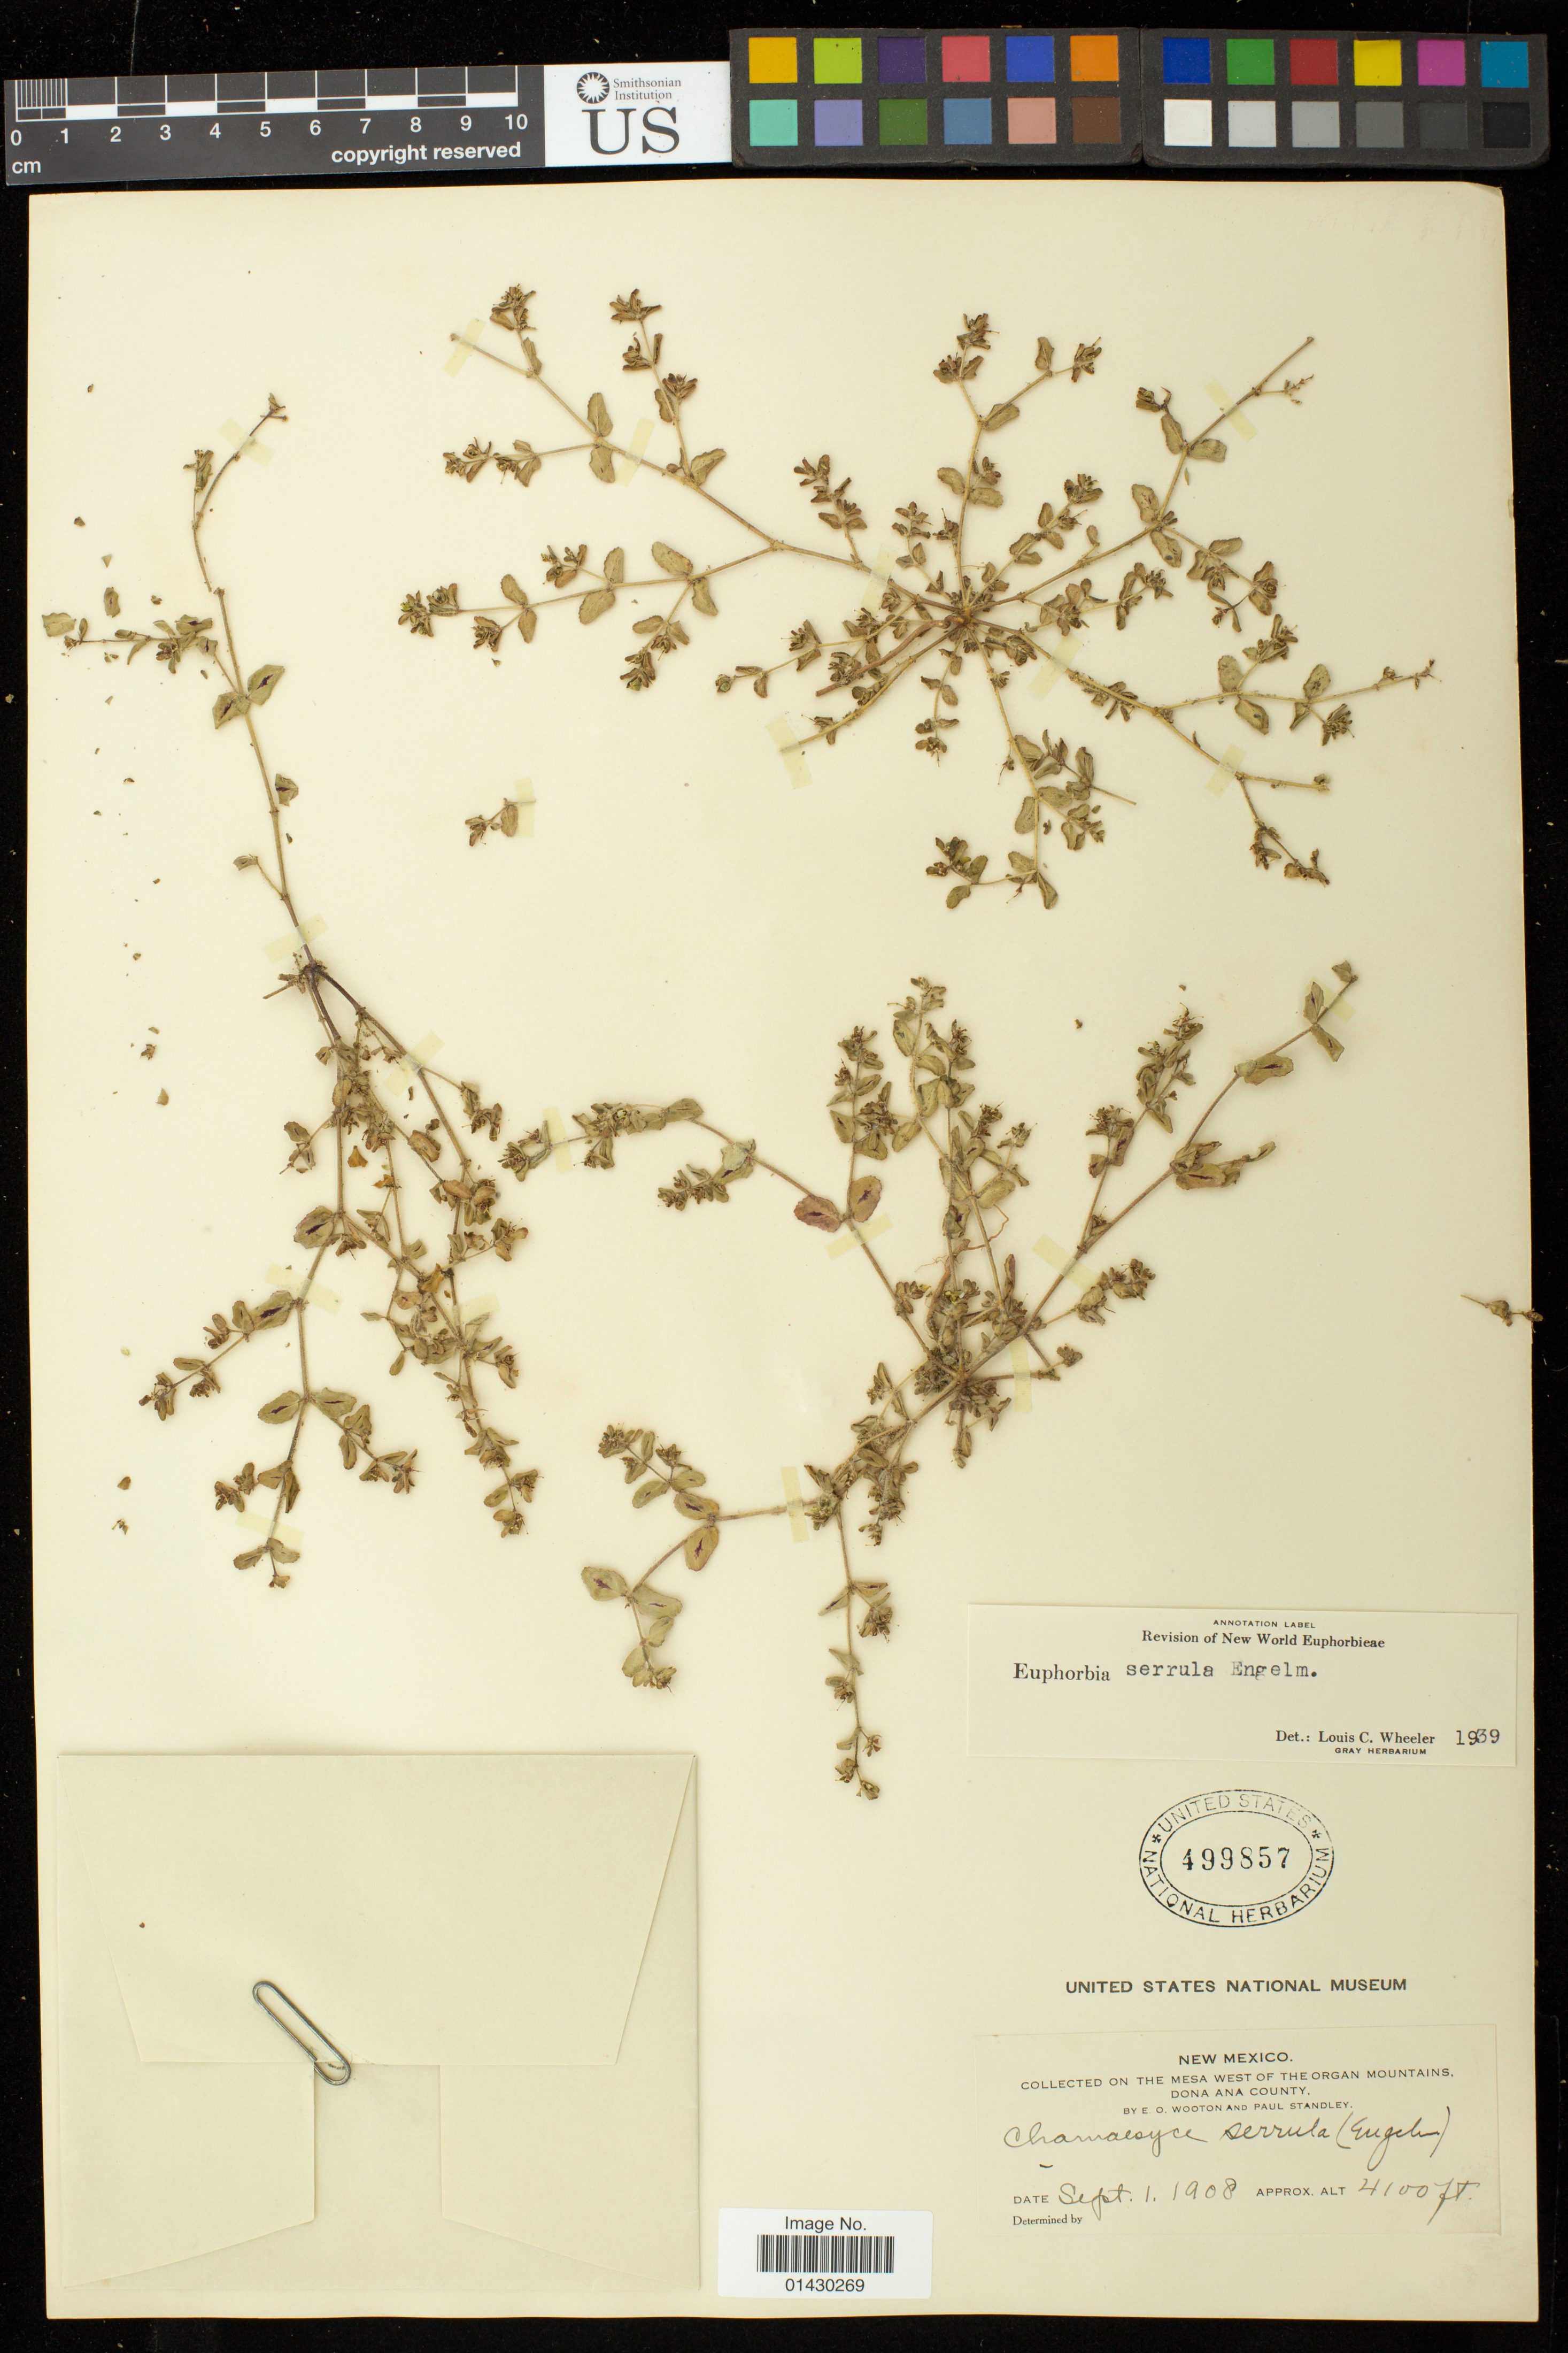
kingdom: Plantae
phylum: Tracheophyta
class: Magnoliopsida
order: Malpighiales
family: Euphorbiaceae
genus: Euphorbia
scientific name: Euphorbia serrula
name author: Engelm. in Emory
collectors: E. O. Wooton & P. C. Standley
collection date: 1908-09-01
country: United States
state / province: New Mexico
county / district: Dona Ana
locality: The mesa west of the Organ Mountains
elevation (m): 1250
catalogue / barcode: US 499857